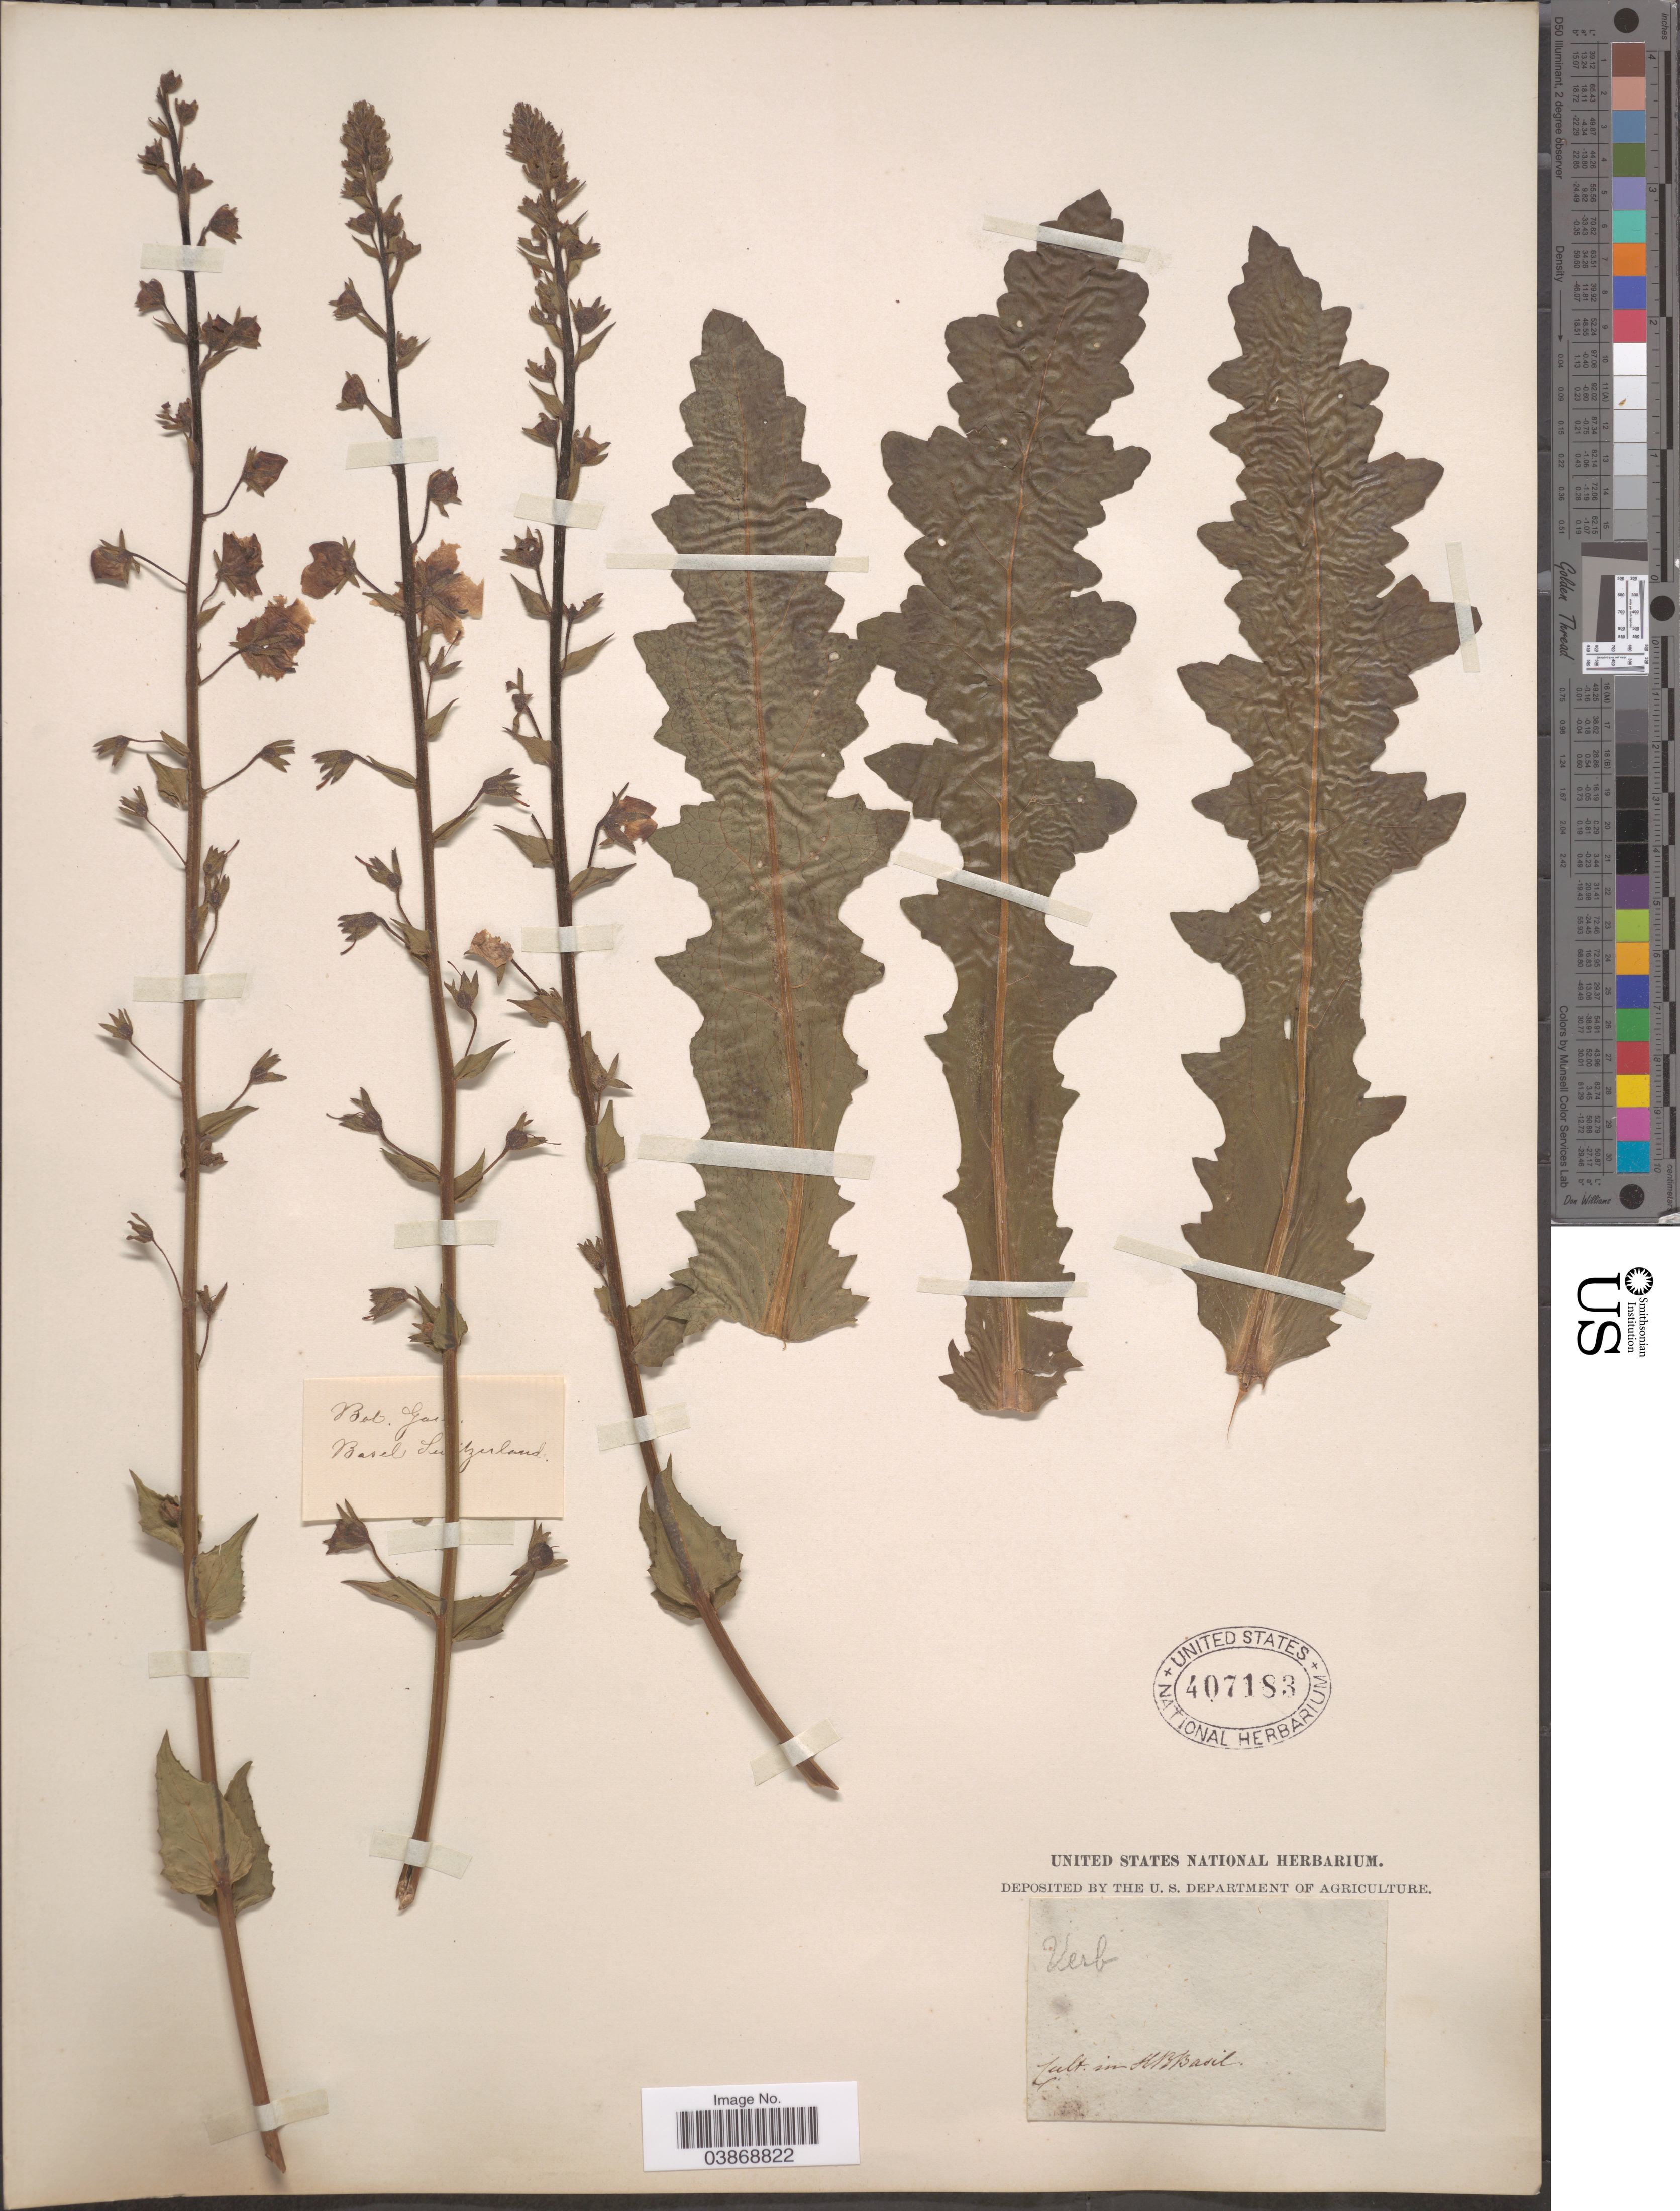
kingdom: Plantae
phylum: Tracheophyta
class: Magnoliopsida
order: Lamiales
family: Scrophulariaceae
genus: Verbascum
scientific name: Verbascum sp.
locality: Cult. in HB Basil.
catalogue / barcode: US 407183